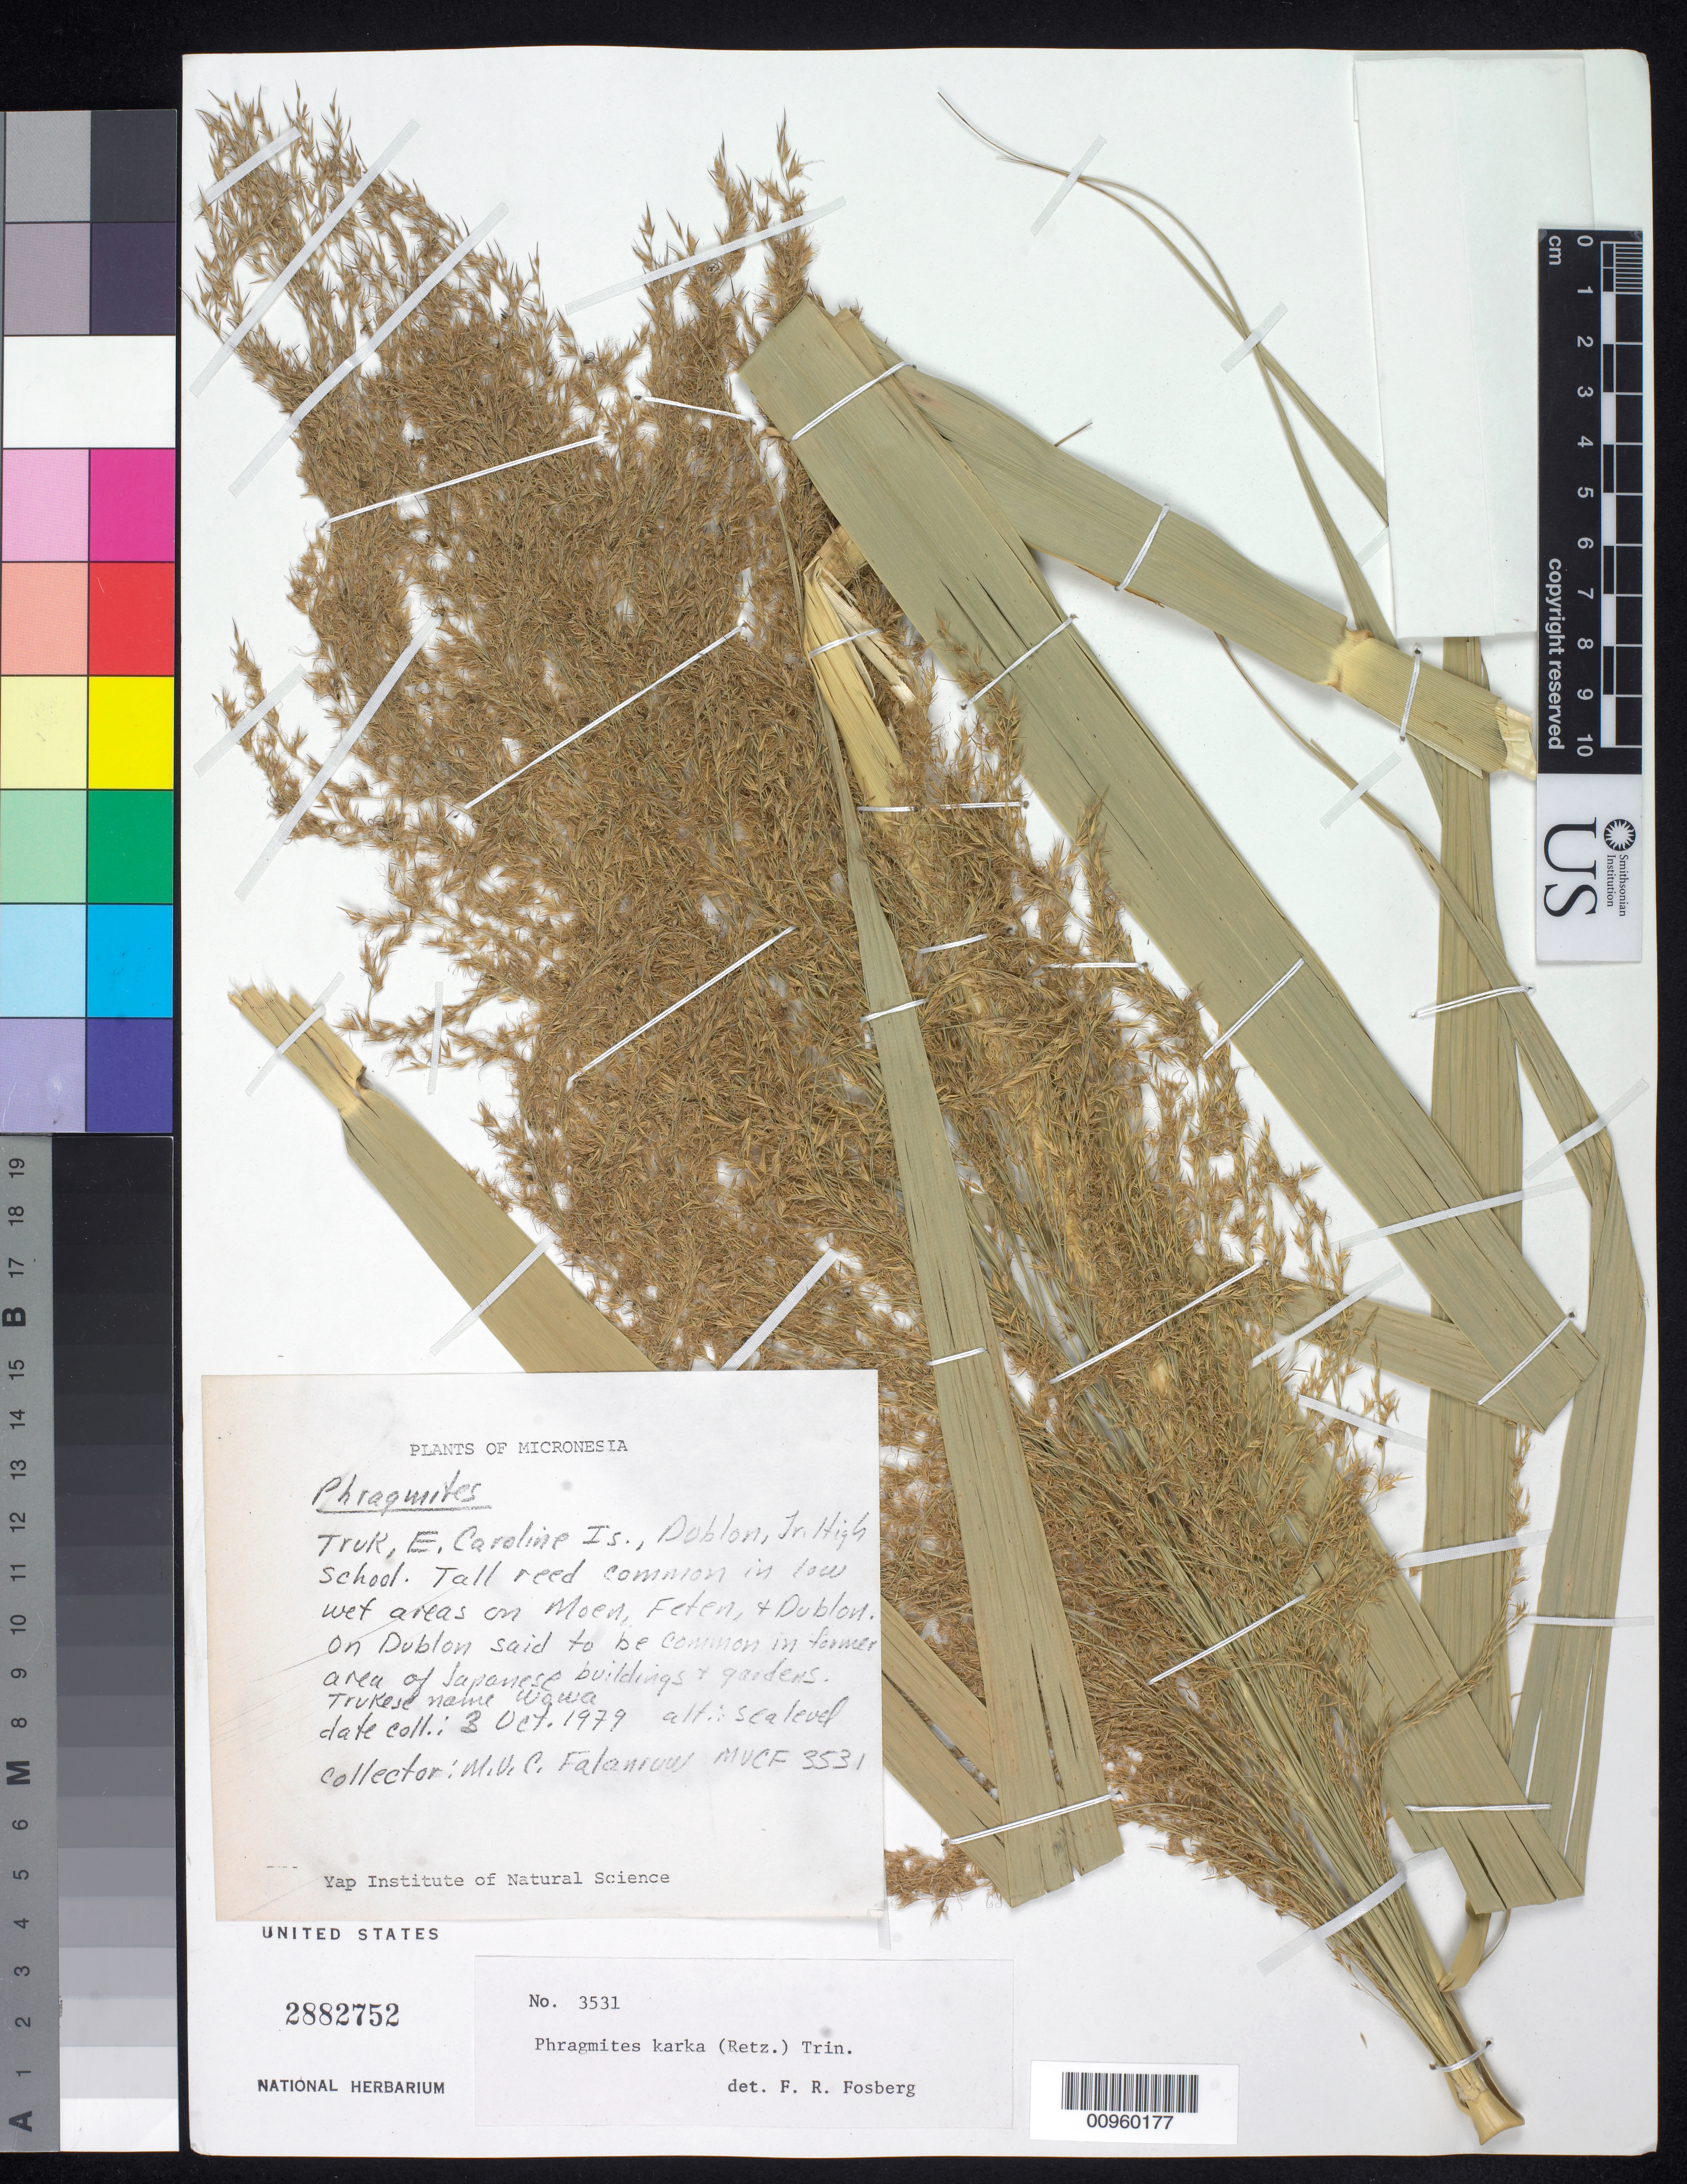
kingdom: Plantae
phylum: Tracheophyta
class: Liliopsida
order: Poales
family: Poaceae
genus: Phragmites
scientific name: Phragmites karka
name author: (Retz.) Trin. ex Steud.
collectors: M. V. Falanruw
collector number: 3531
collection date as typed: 30 Oct 1979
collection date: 1979-10-30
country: Micronesia, Federated States of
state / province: Truk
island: Truk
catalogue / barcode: US 2882752